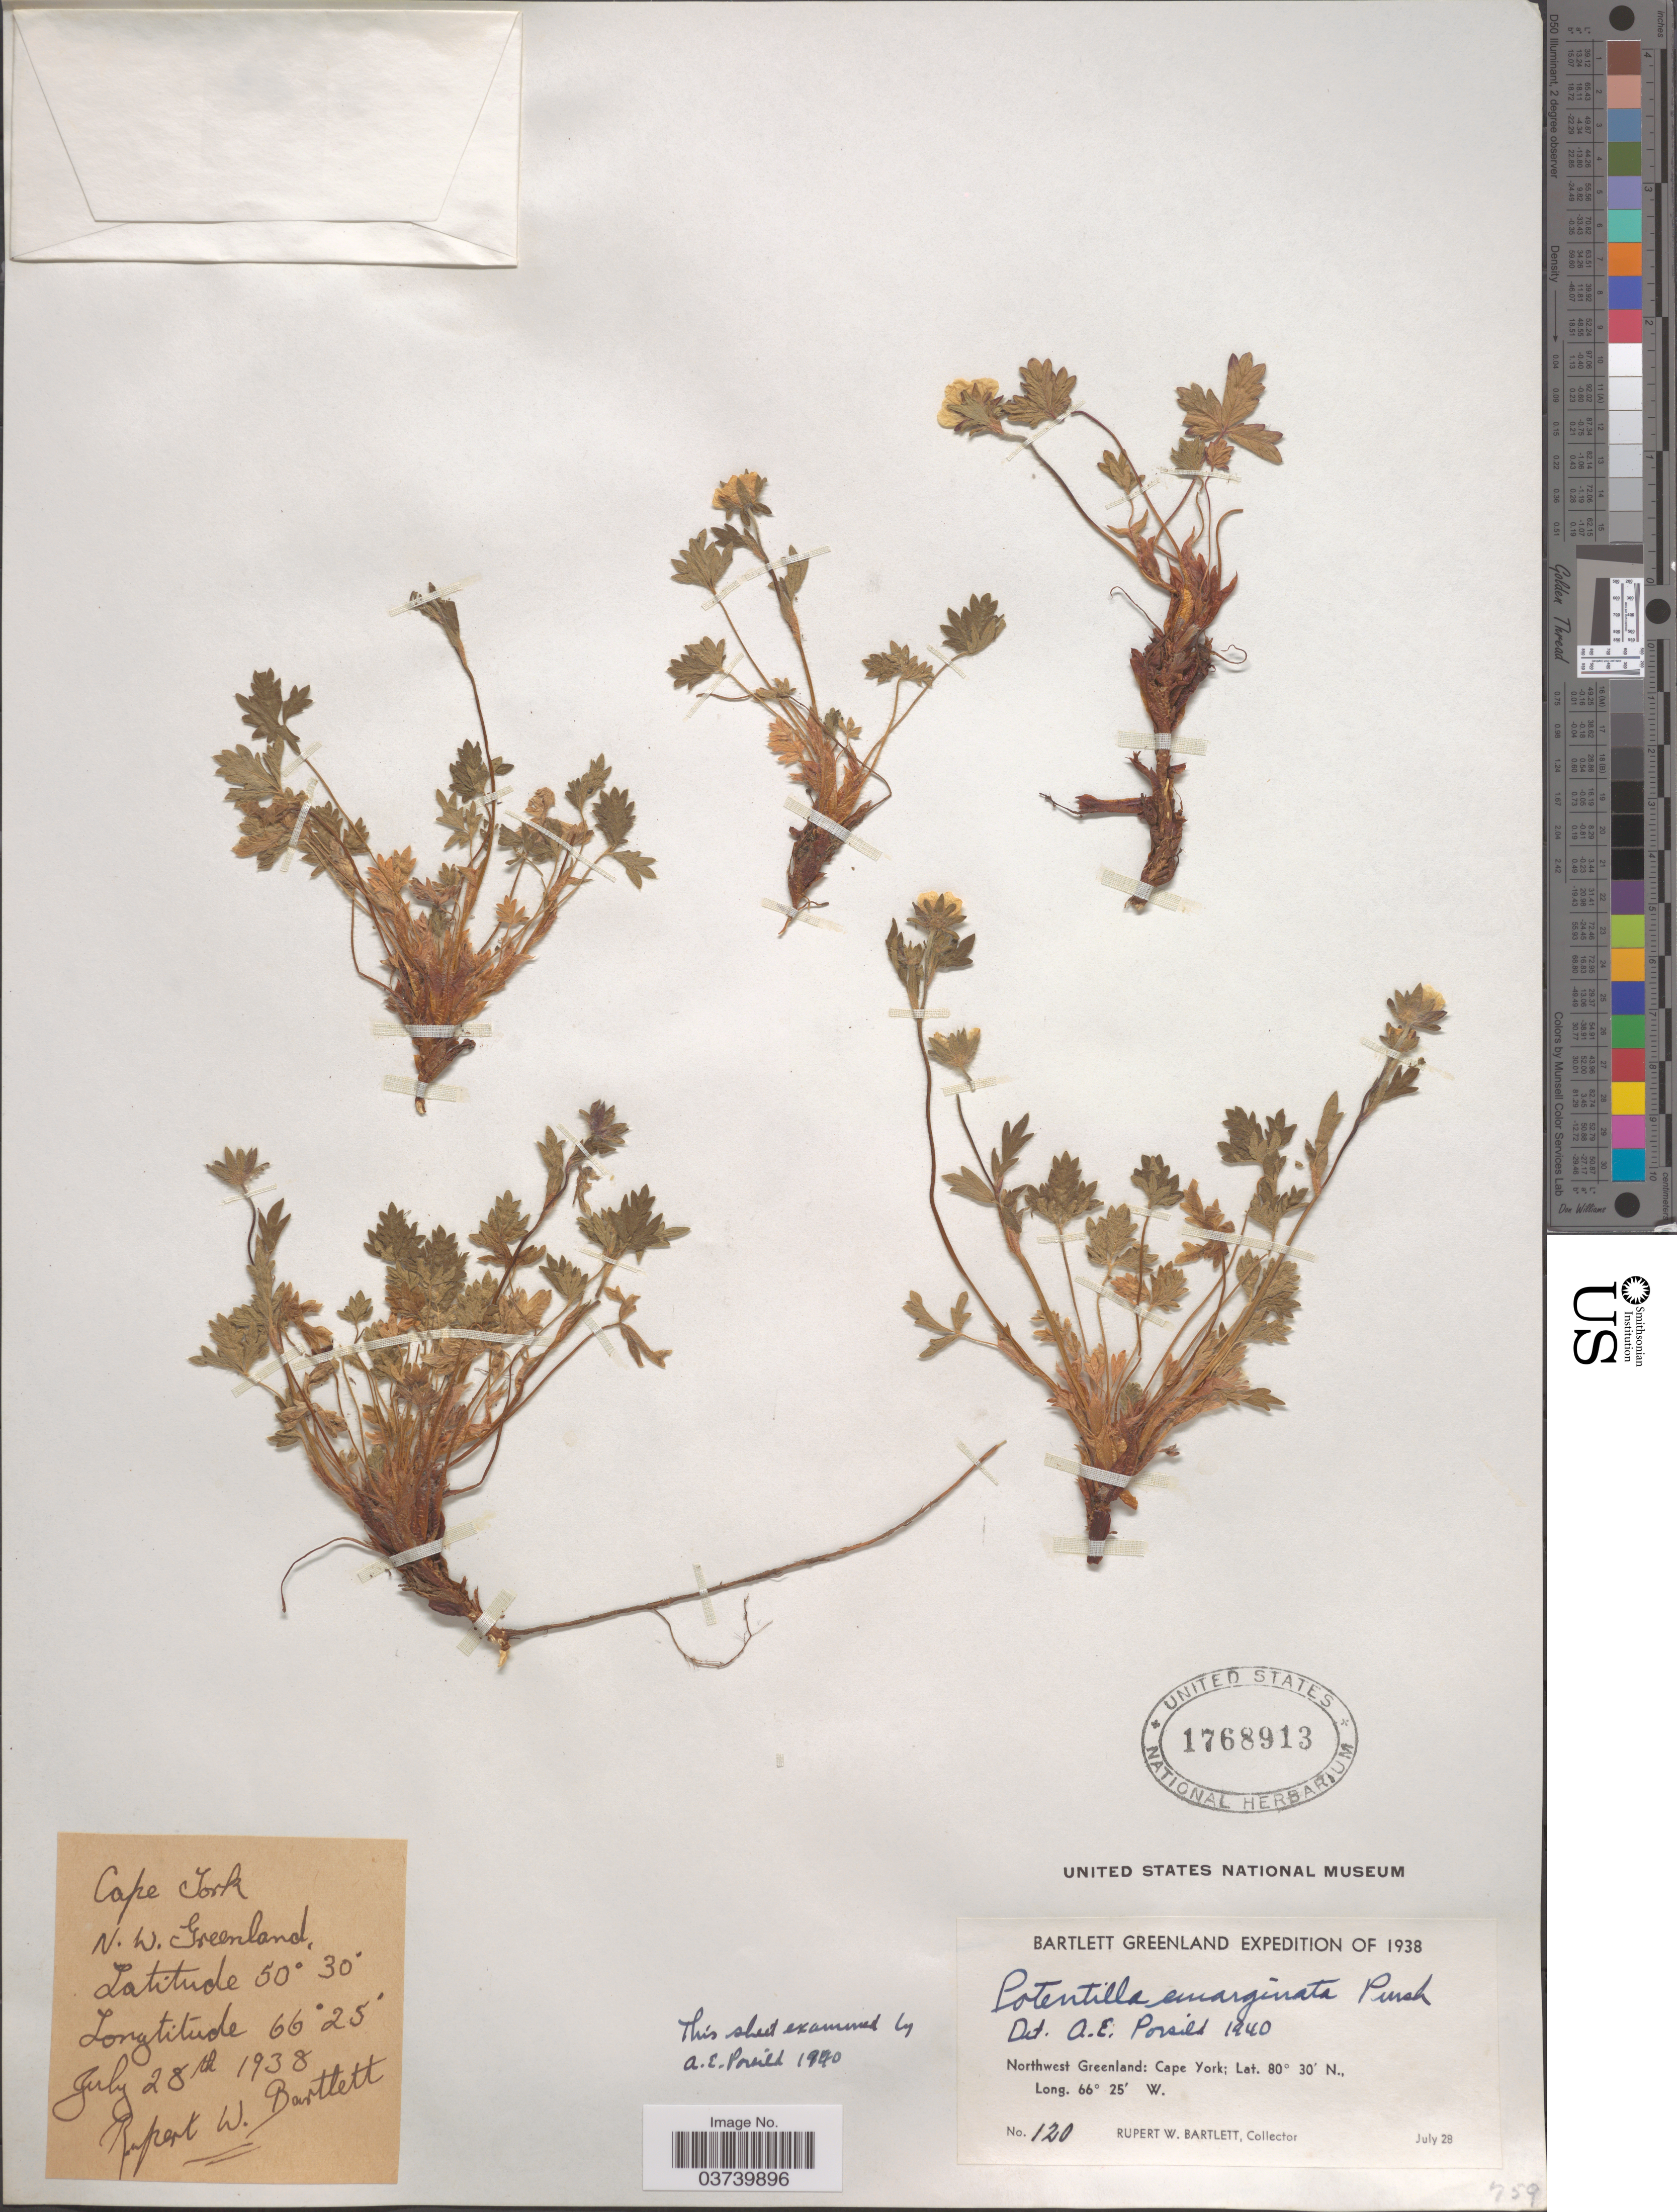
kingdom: Plantae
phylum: Tracheophyta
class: Magnoliopsida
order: Rosales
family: Rosaceae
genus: Potentilla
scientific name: Potentilla hyparctica subsp. hyparctica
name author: Malte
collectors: R. W. Bartlett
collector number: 120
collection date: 1938-07-28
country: Greenland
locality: Northwest Greenland: Cape York.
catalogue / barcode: US 1768913